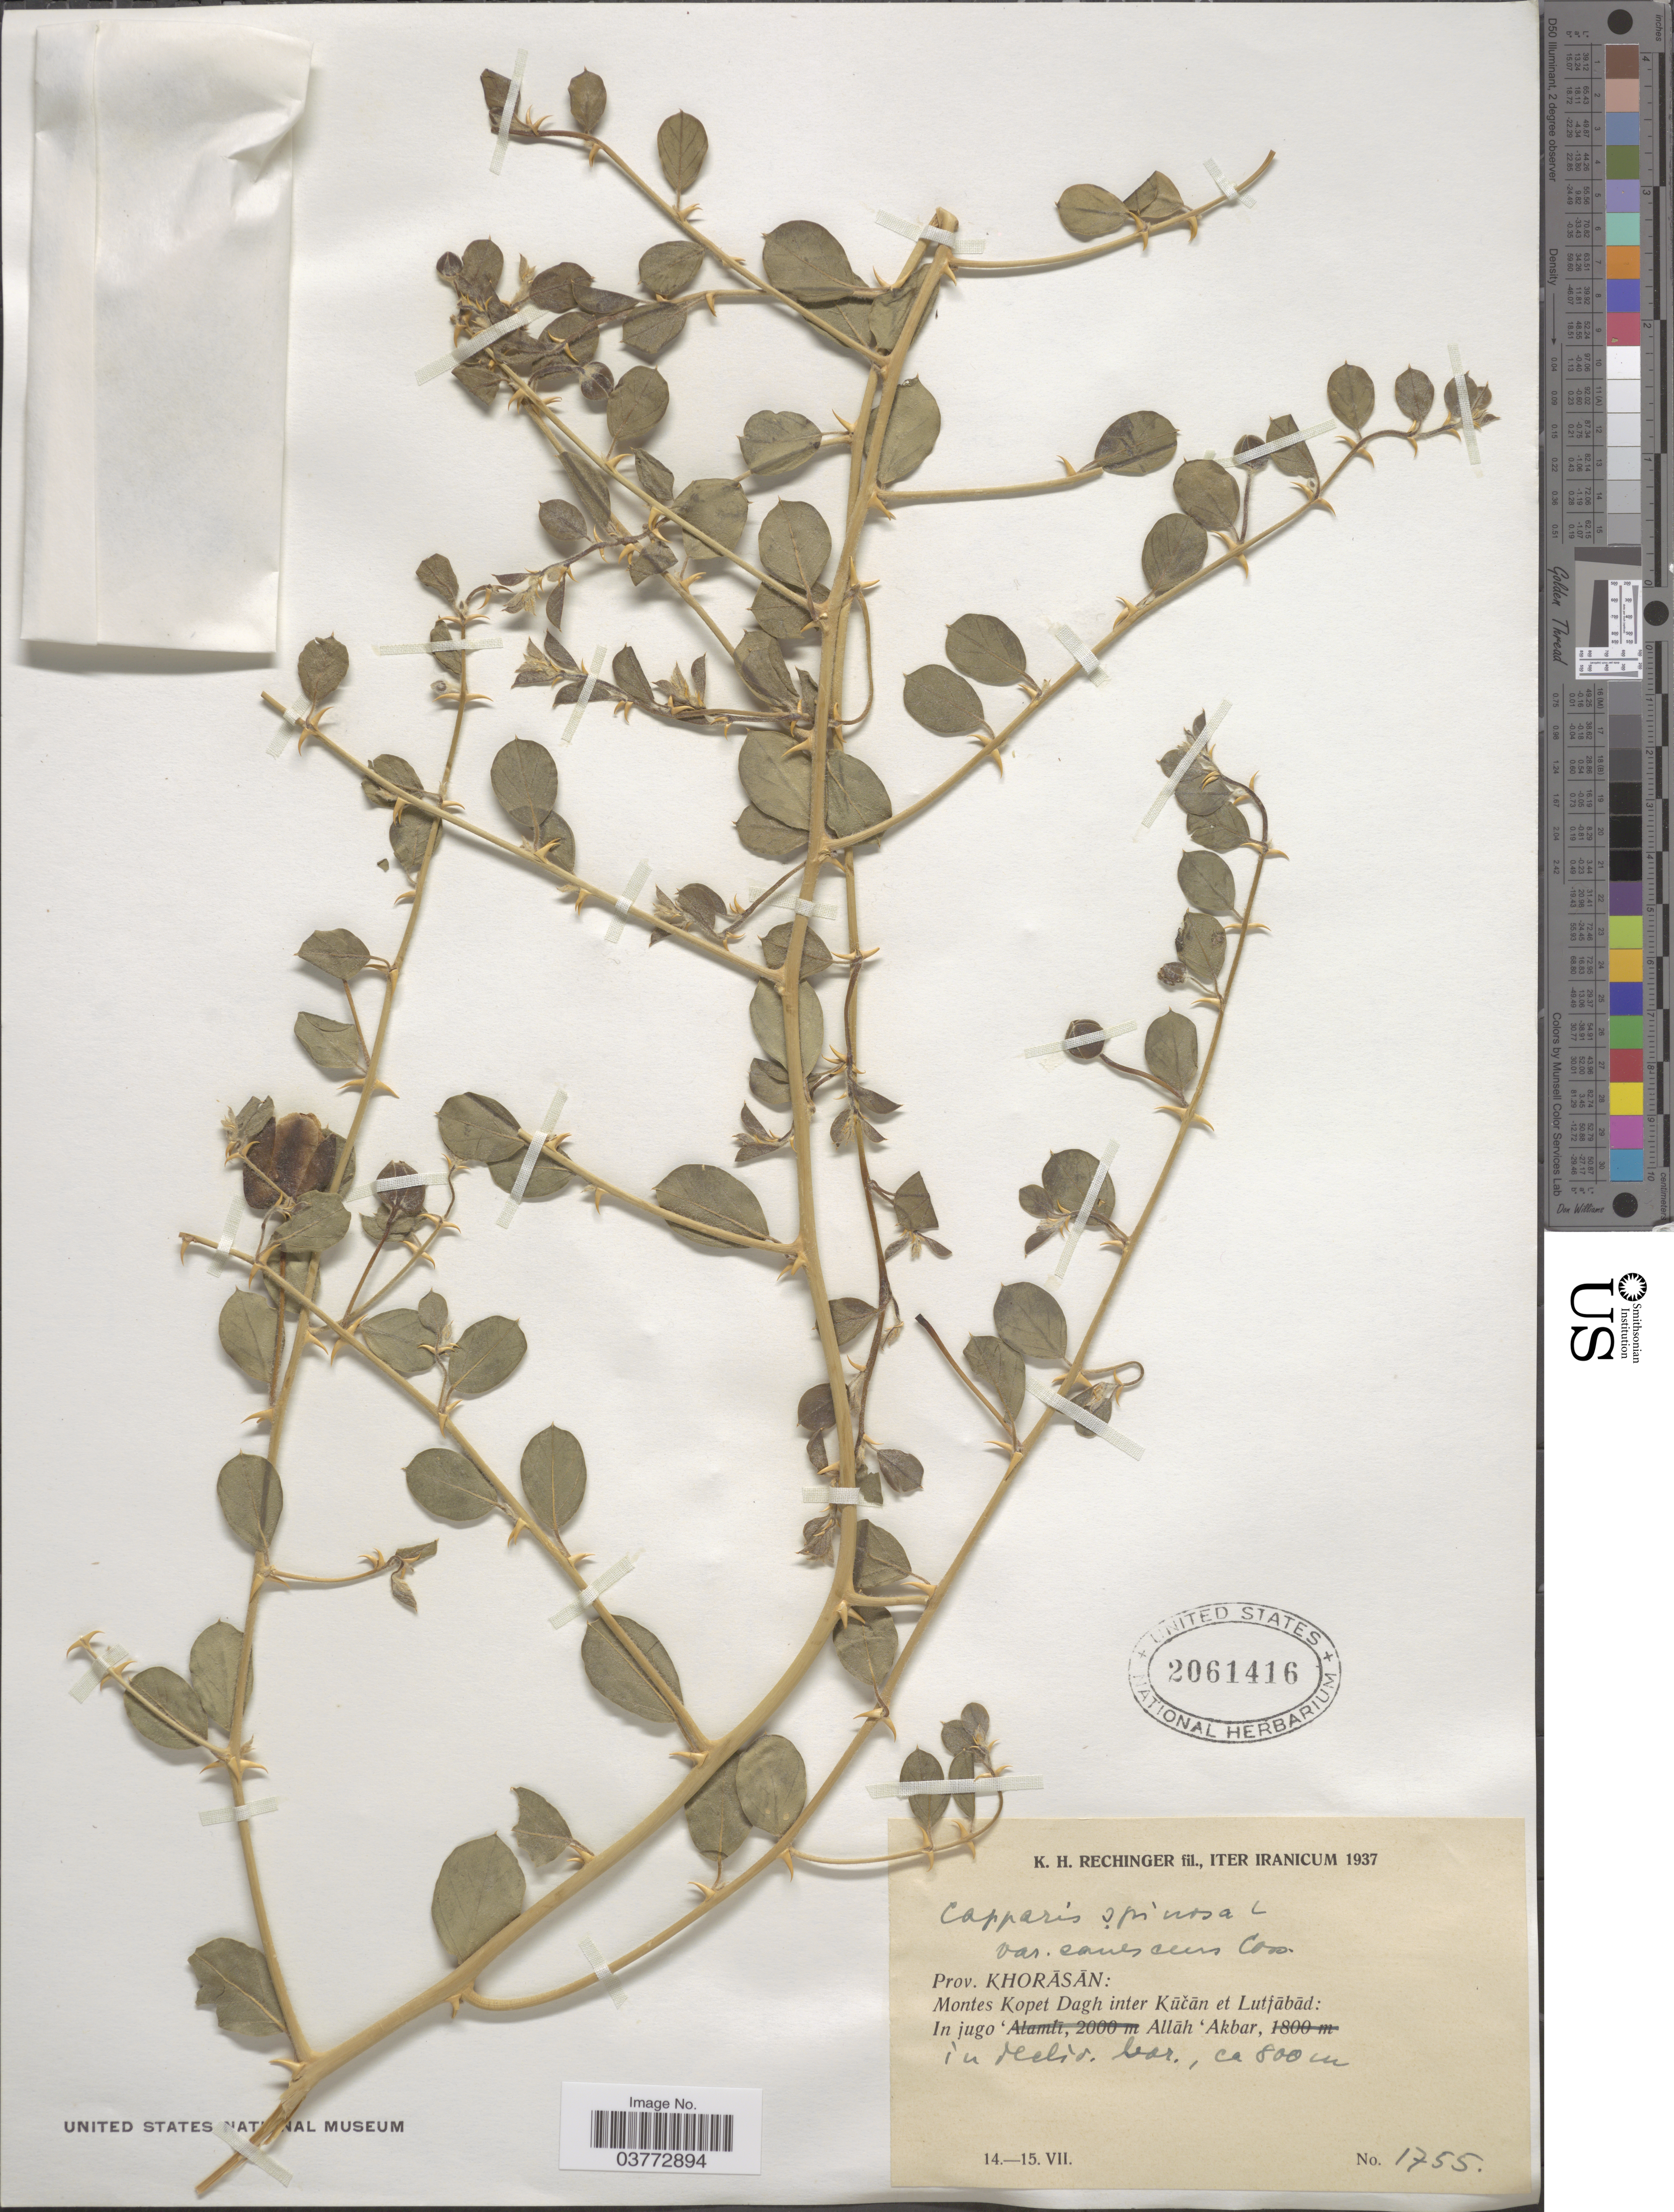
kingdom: Plantae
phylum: Tracheophyta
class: Magnoliopsida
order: Brassicales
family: Capparaceae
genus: Capparis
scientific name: Capparis sicula subsp. sicula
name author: Veill. ex Duhamel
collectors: K. H. Rechinger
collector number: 1755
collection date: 1937-07-14/1937-07-15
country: Iran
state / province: Khorasan [obsolete]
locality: Iter Iranicum. Montes Kopet Dagh inter Kūčān et Lutjābād: In jugo Allāh 'Akbar, In declis. bar. [interpreted]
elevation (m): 800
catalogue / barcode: US 2061416